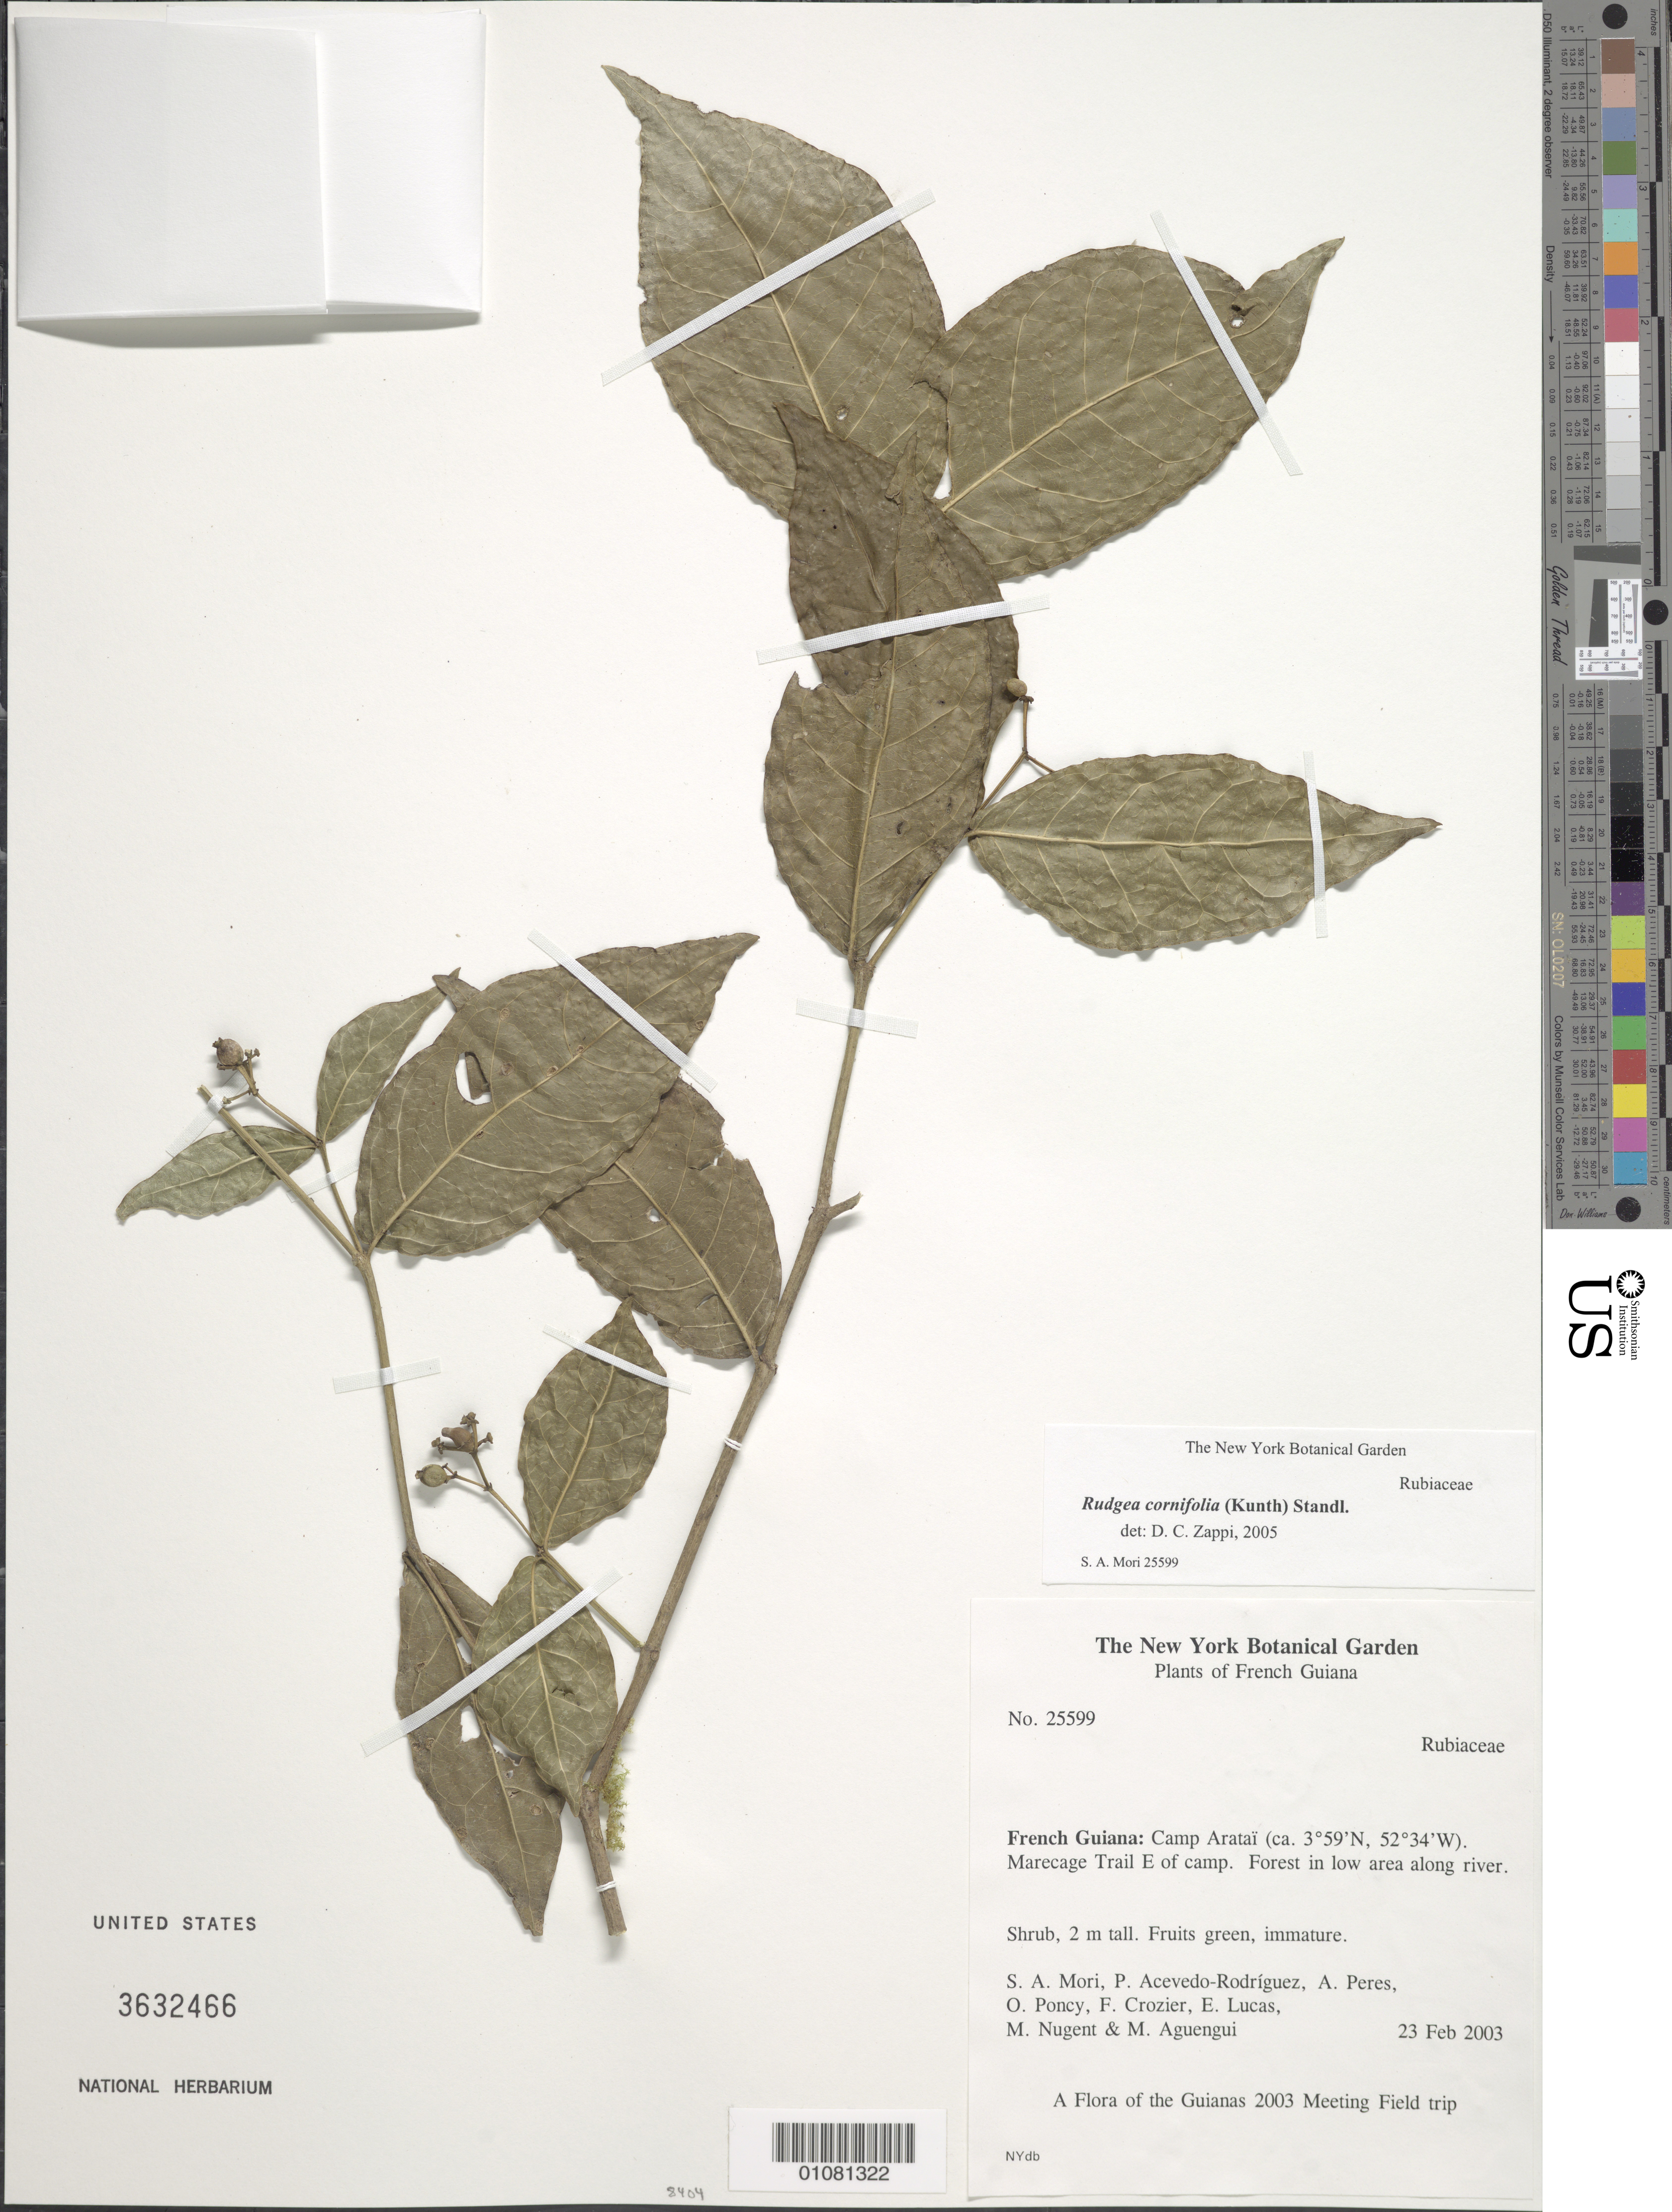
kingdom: Plantae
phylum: Tracheophyta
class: Magnoliopsida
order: Gentianales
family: Rubiaceae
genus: Rudgea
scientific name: Rudgea cornifolia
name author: (Kunth) Standl.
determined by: Zappi, Daniela C.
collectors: S. Mori, P. Acevedo-Rodr., A. Peres, O. Poncy, F. Crozier, E. Lucas, M. Nugent & M. Aguengui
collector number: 25599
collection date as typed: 23-Feb-03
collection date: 2003-02-23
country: French Guiana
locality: Camp Arataï. Marecage Trail E of camp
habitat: Forest in low area along river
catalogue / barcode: US 3632466